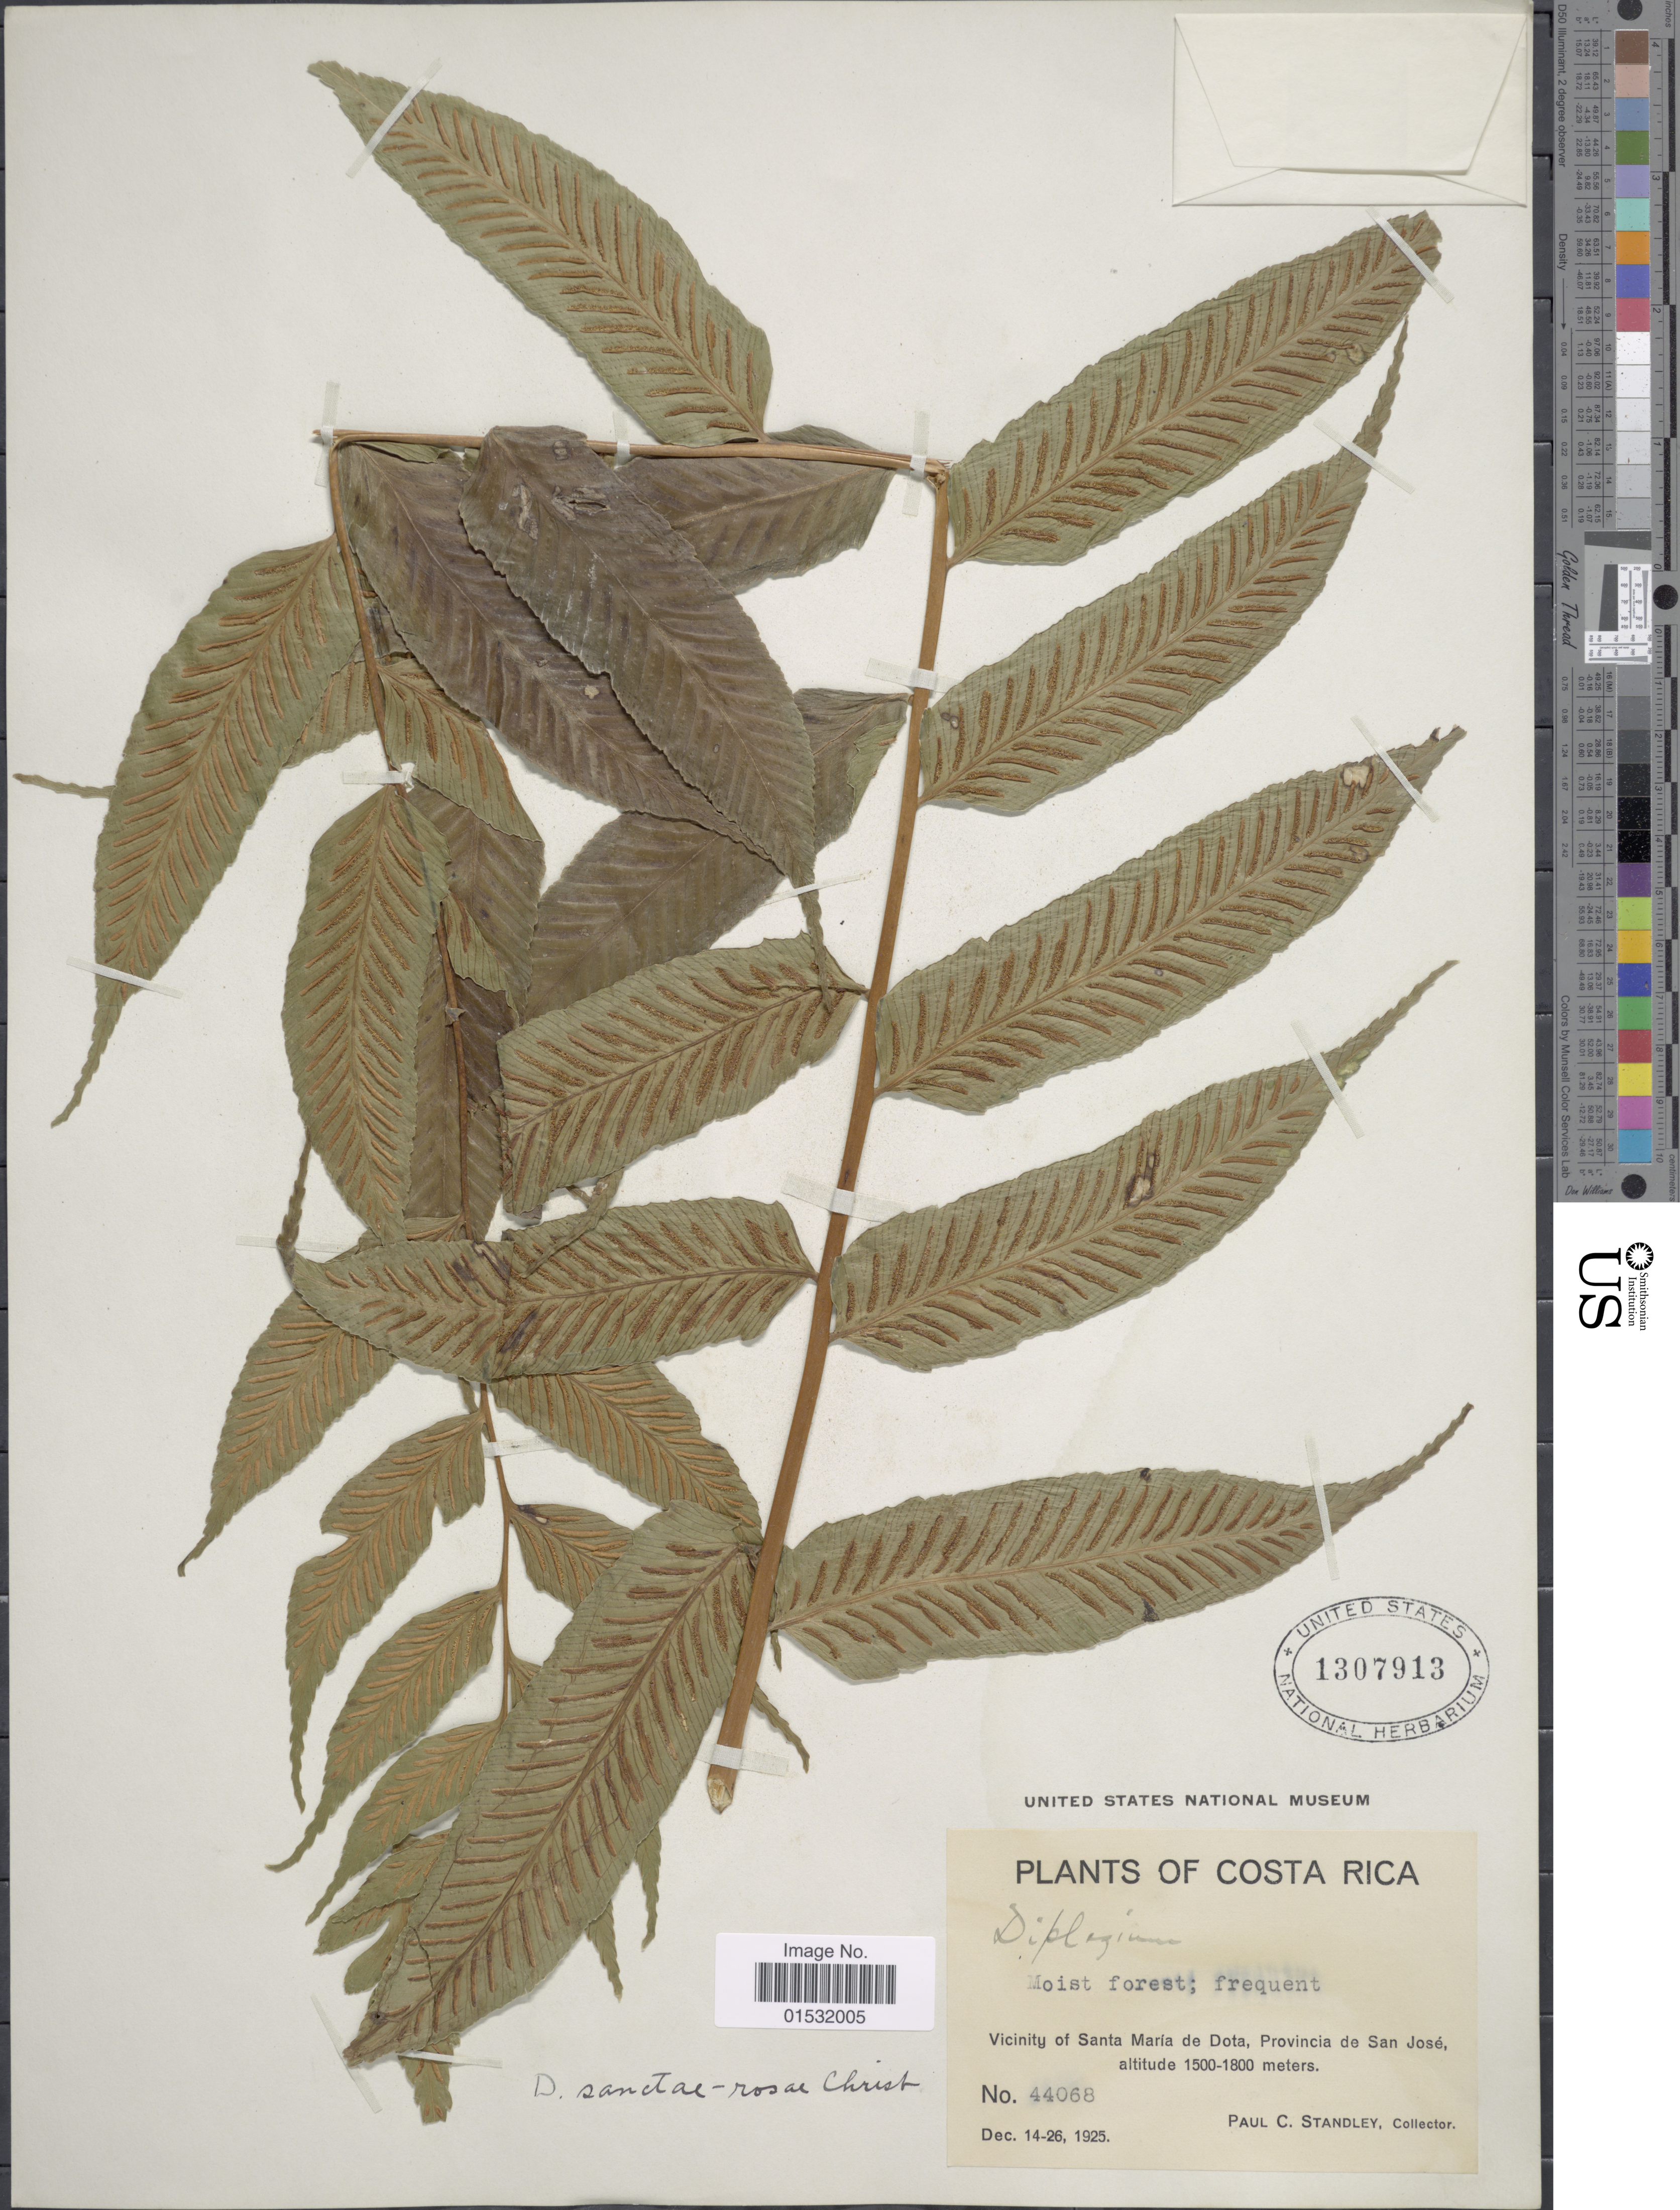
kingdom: Plantae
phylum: Tracheophyta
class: Polypodiopsida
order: Polypodiales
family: Athyriaceae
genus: Diplazium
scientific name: Diplazium sanctae-rosae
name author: Christ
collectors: P. C. Standley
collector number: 44068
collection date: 1925-12-14/1925-12-26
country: Costa Rica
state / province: San José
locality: Vicinity of Santa María de Dota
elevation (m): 1500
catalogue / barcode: US 1307913